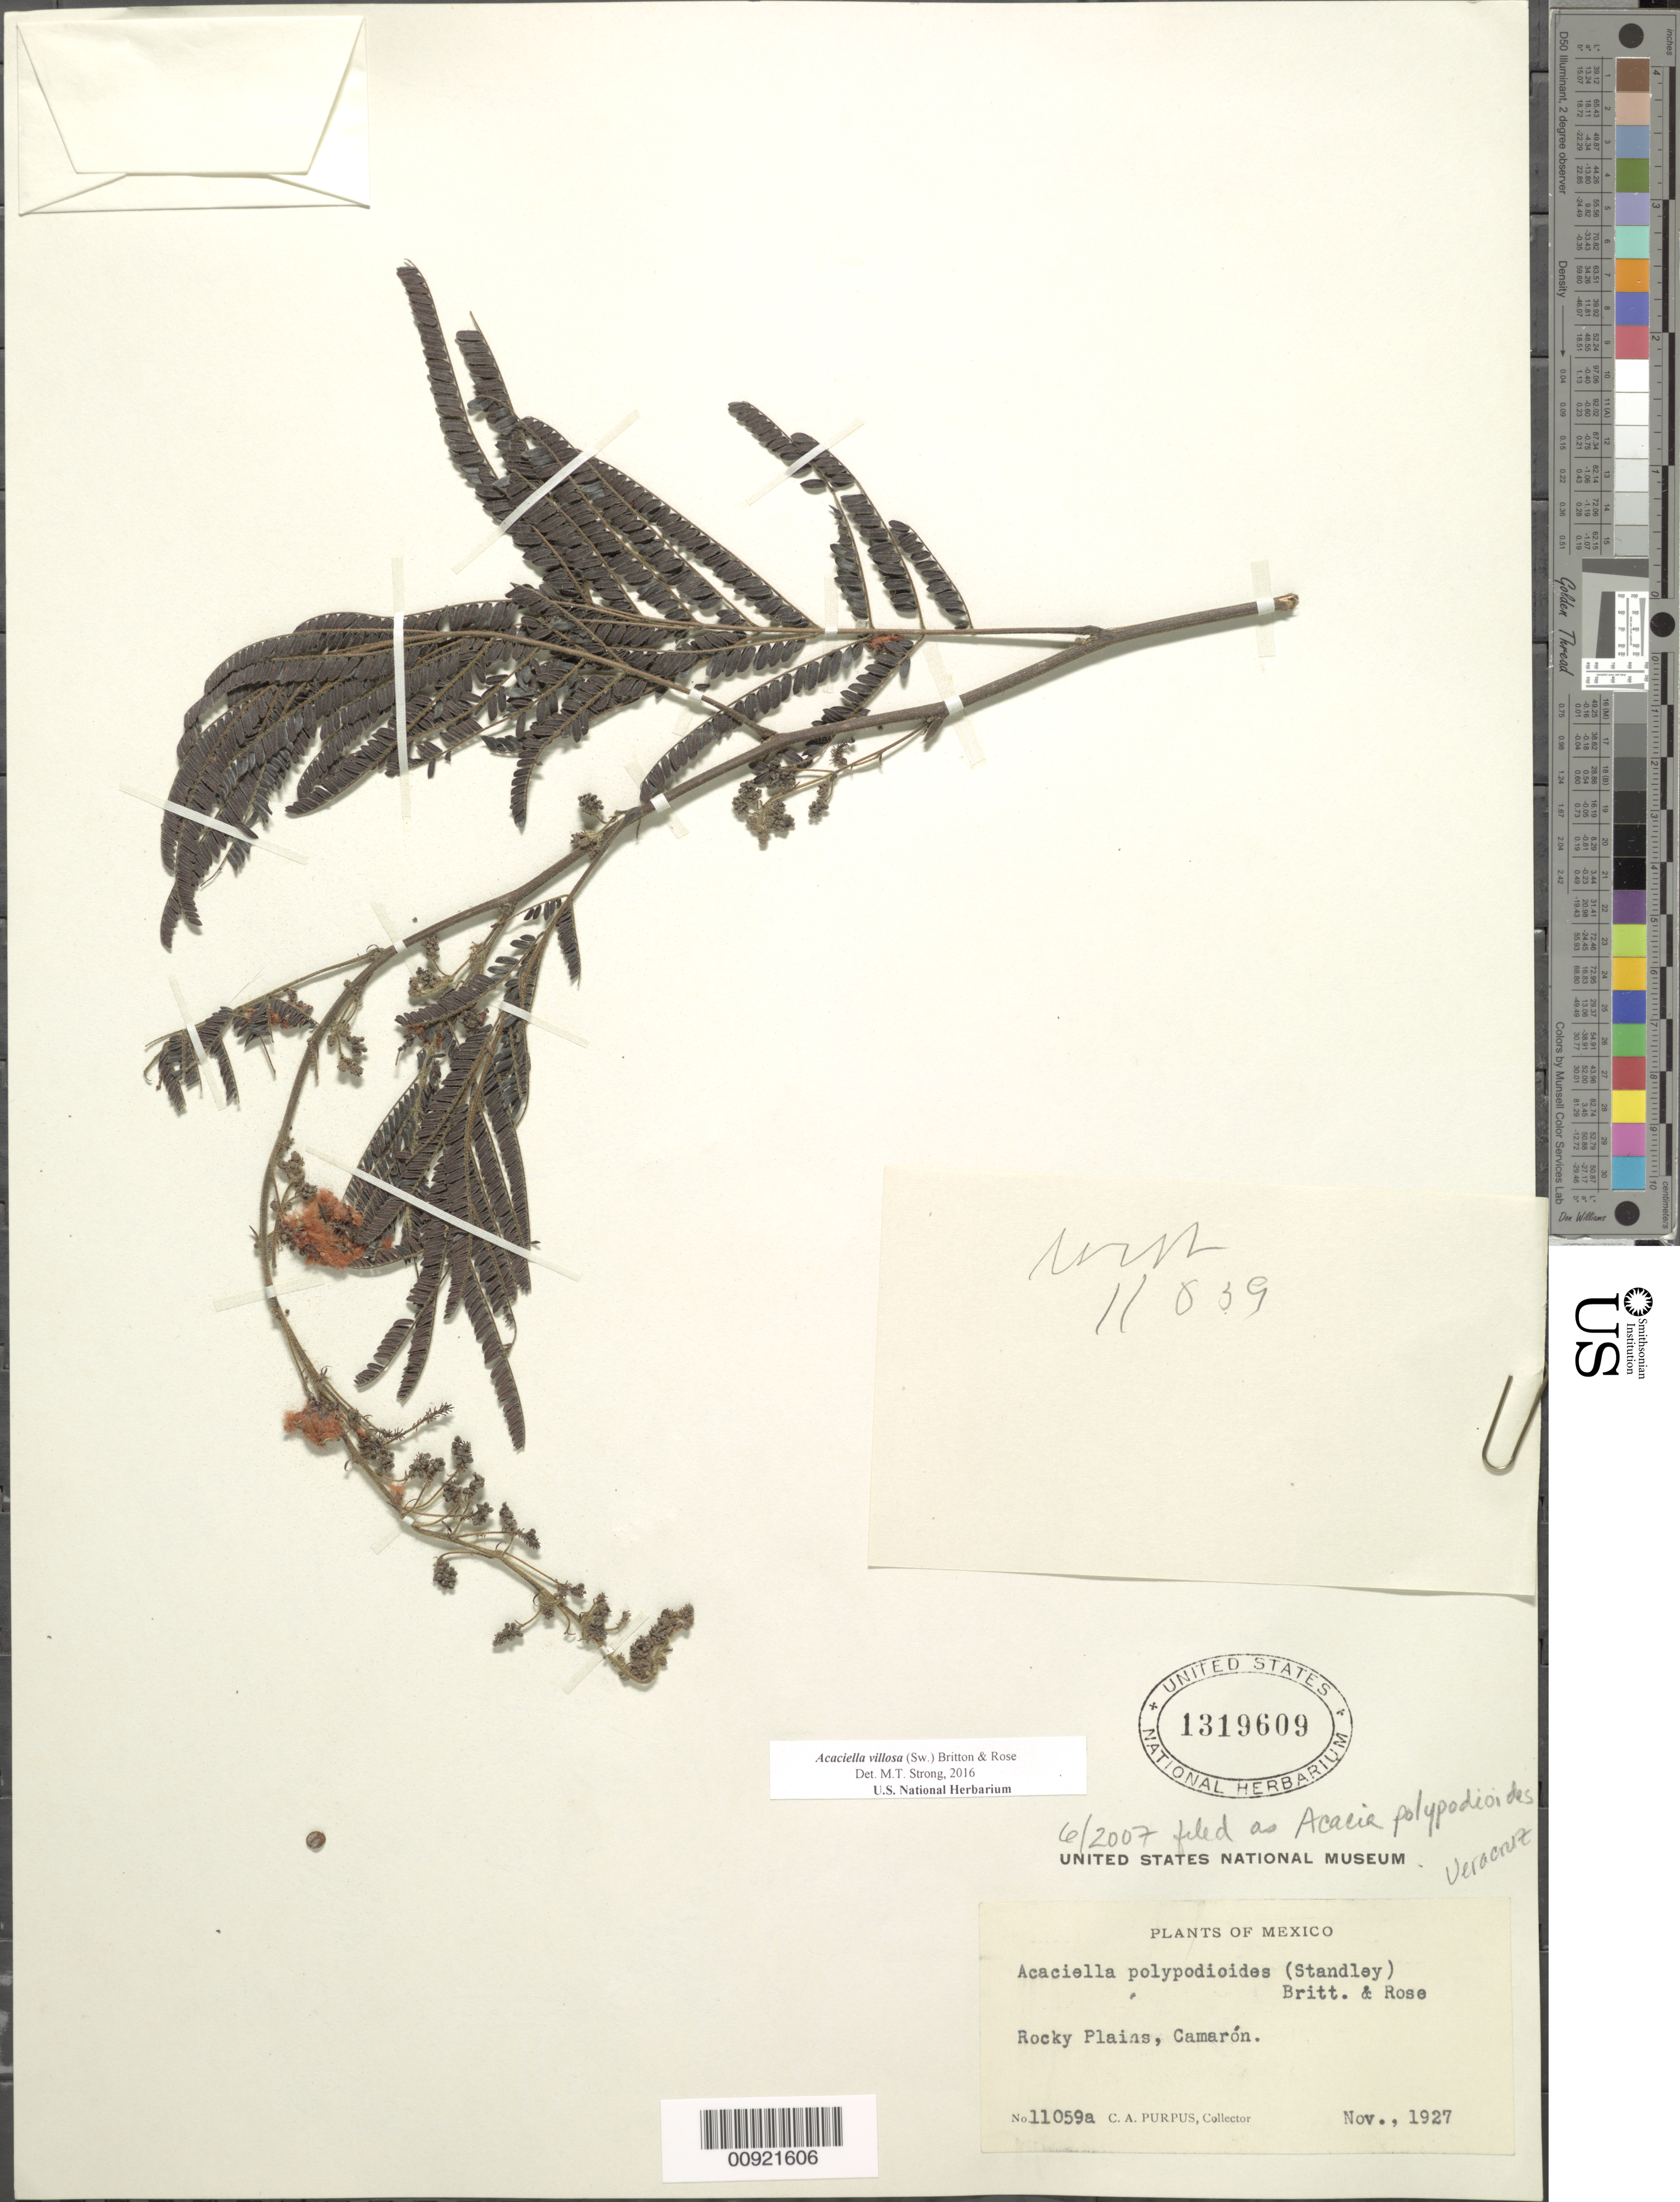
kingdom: Plantae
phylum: Tracheophyta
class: Magnoliopsida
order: Fabales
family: Fabaceae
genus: Acaciella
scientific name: Acaciella villosa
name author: (Sw.) Britton & Rose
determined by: Strong, M. T., (US), Smithsonian Institution - National Museum of Natural History (UNITED STATES)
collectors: C. A. Purpus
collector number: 11059 a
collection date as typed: Nov 1927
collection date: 1927-11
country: Mexico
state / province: Veracruz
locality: Camarón.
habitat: Rocky plains.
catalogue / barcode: US 1319609